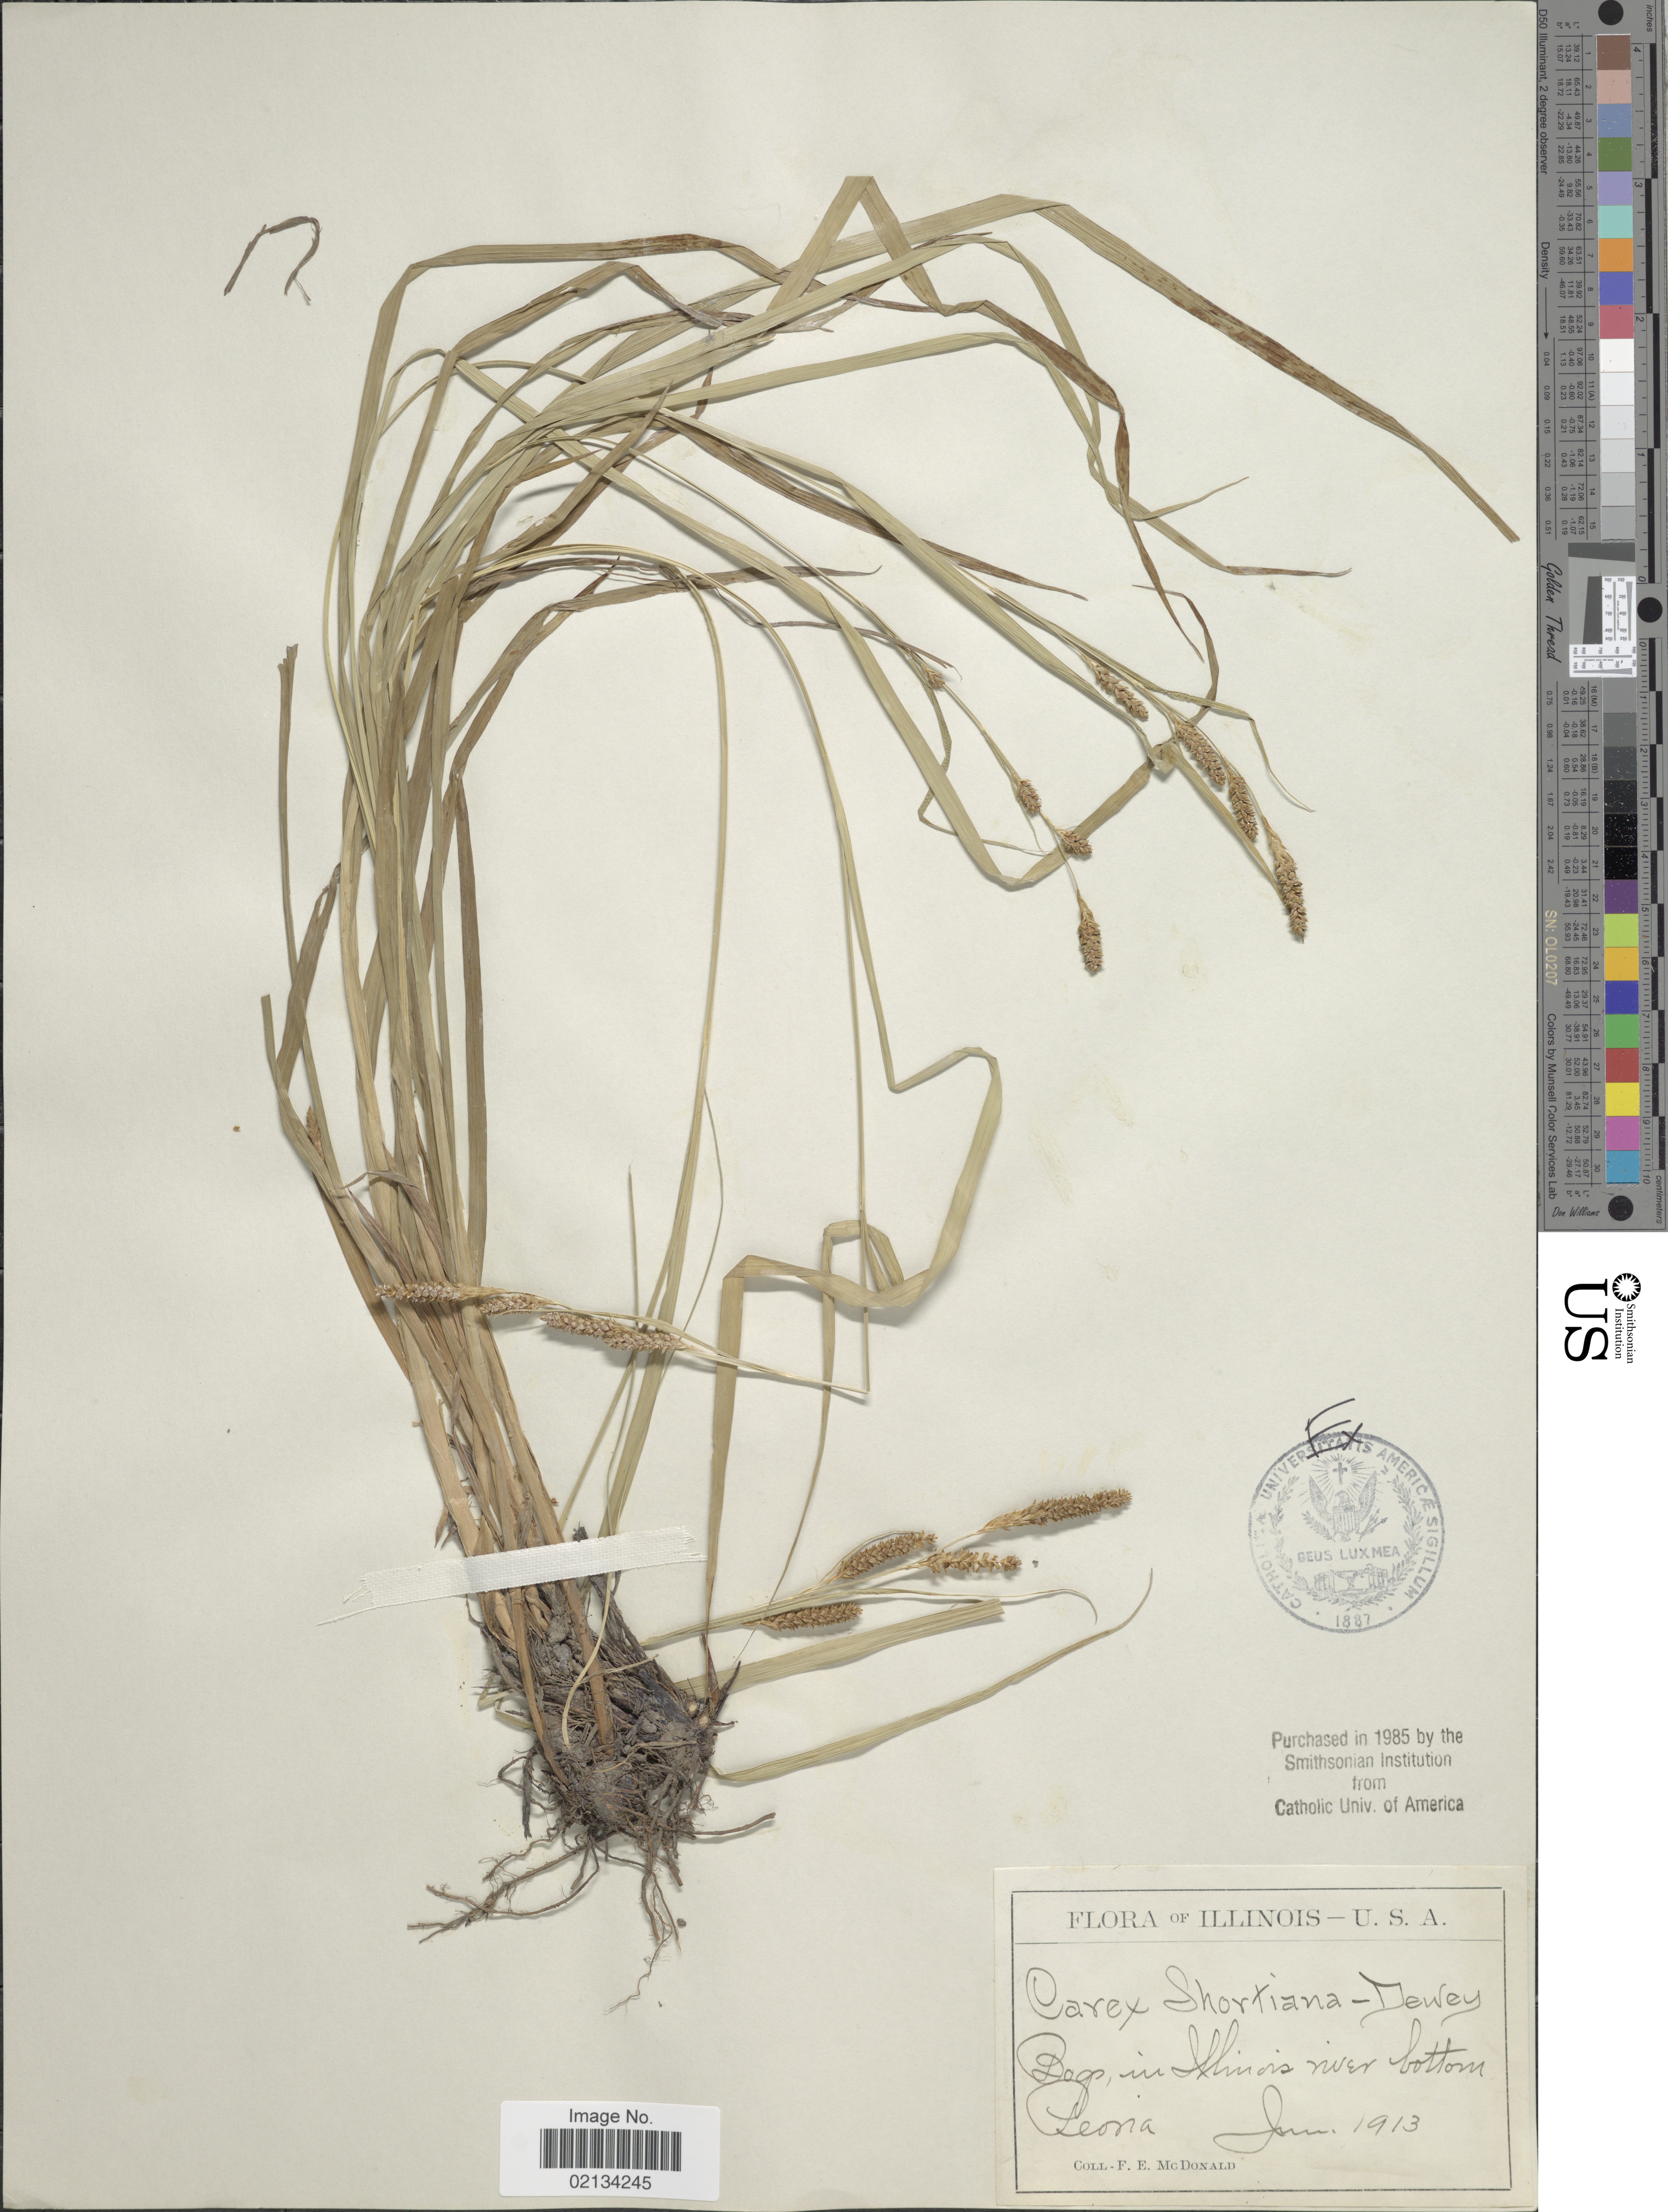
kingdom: Plantae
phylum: Tracheophyta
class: Liliopsida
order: Poales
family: Cyperaceae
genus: Carex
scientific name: Carex shortiana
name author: Dewey & Torr.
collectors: F. E. McDonald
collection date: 1913-06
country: United States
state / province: Illinois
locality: Bogs, in Illinois river bottom, Peoria.